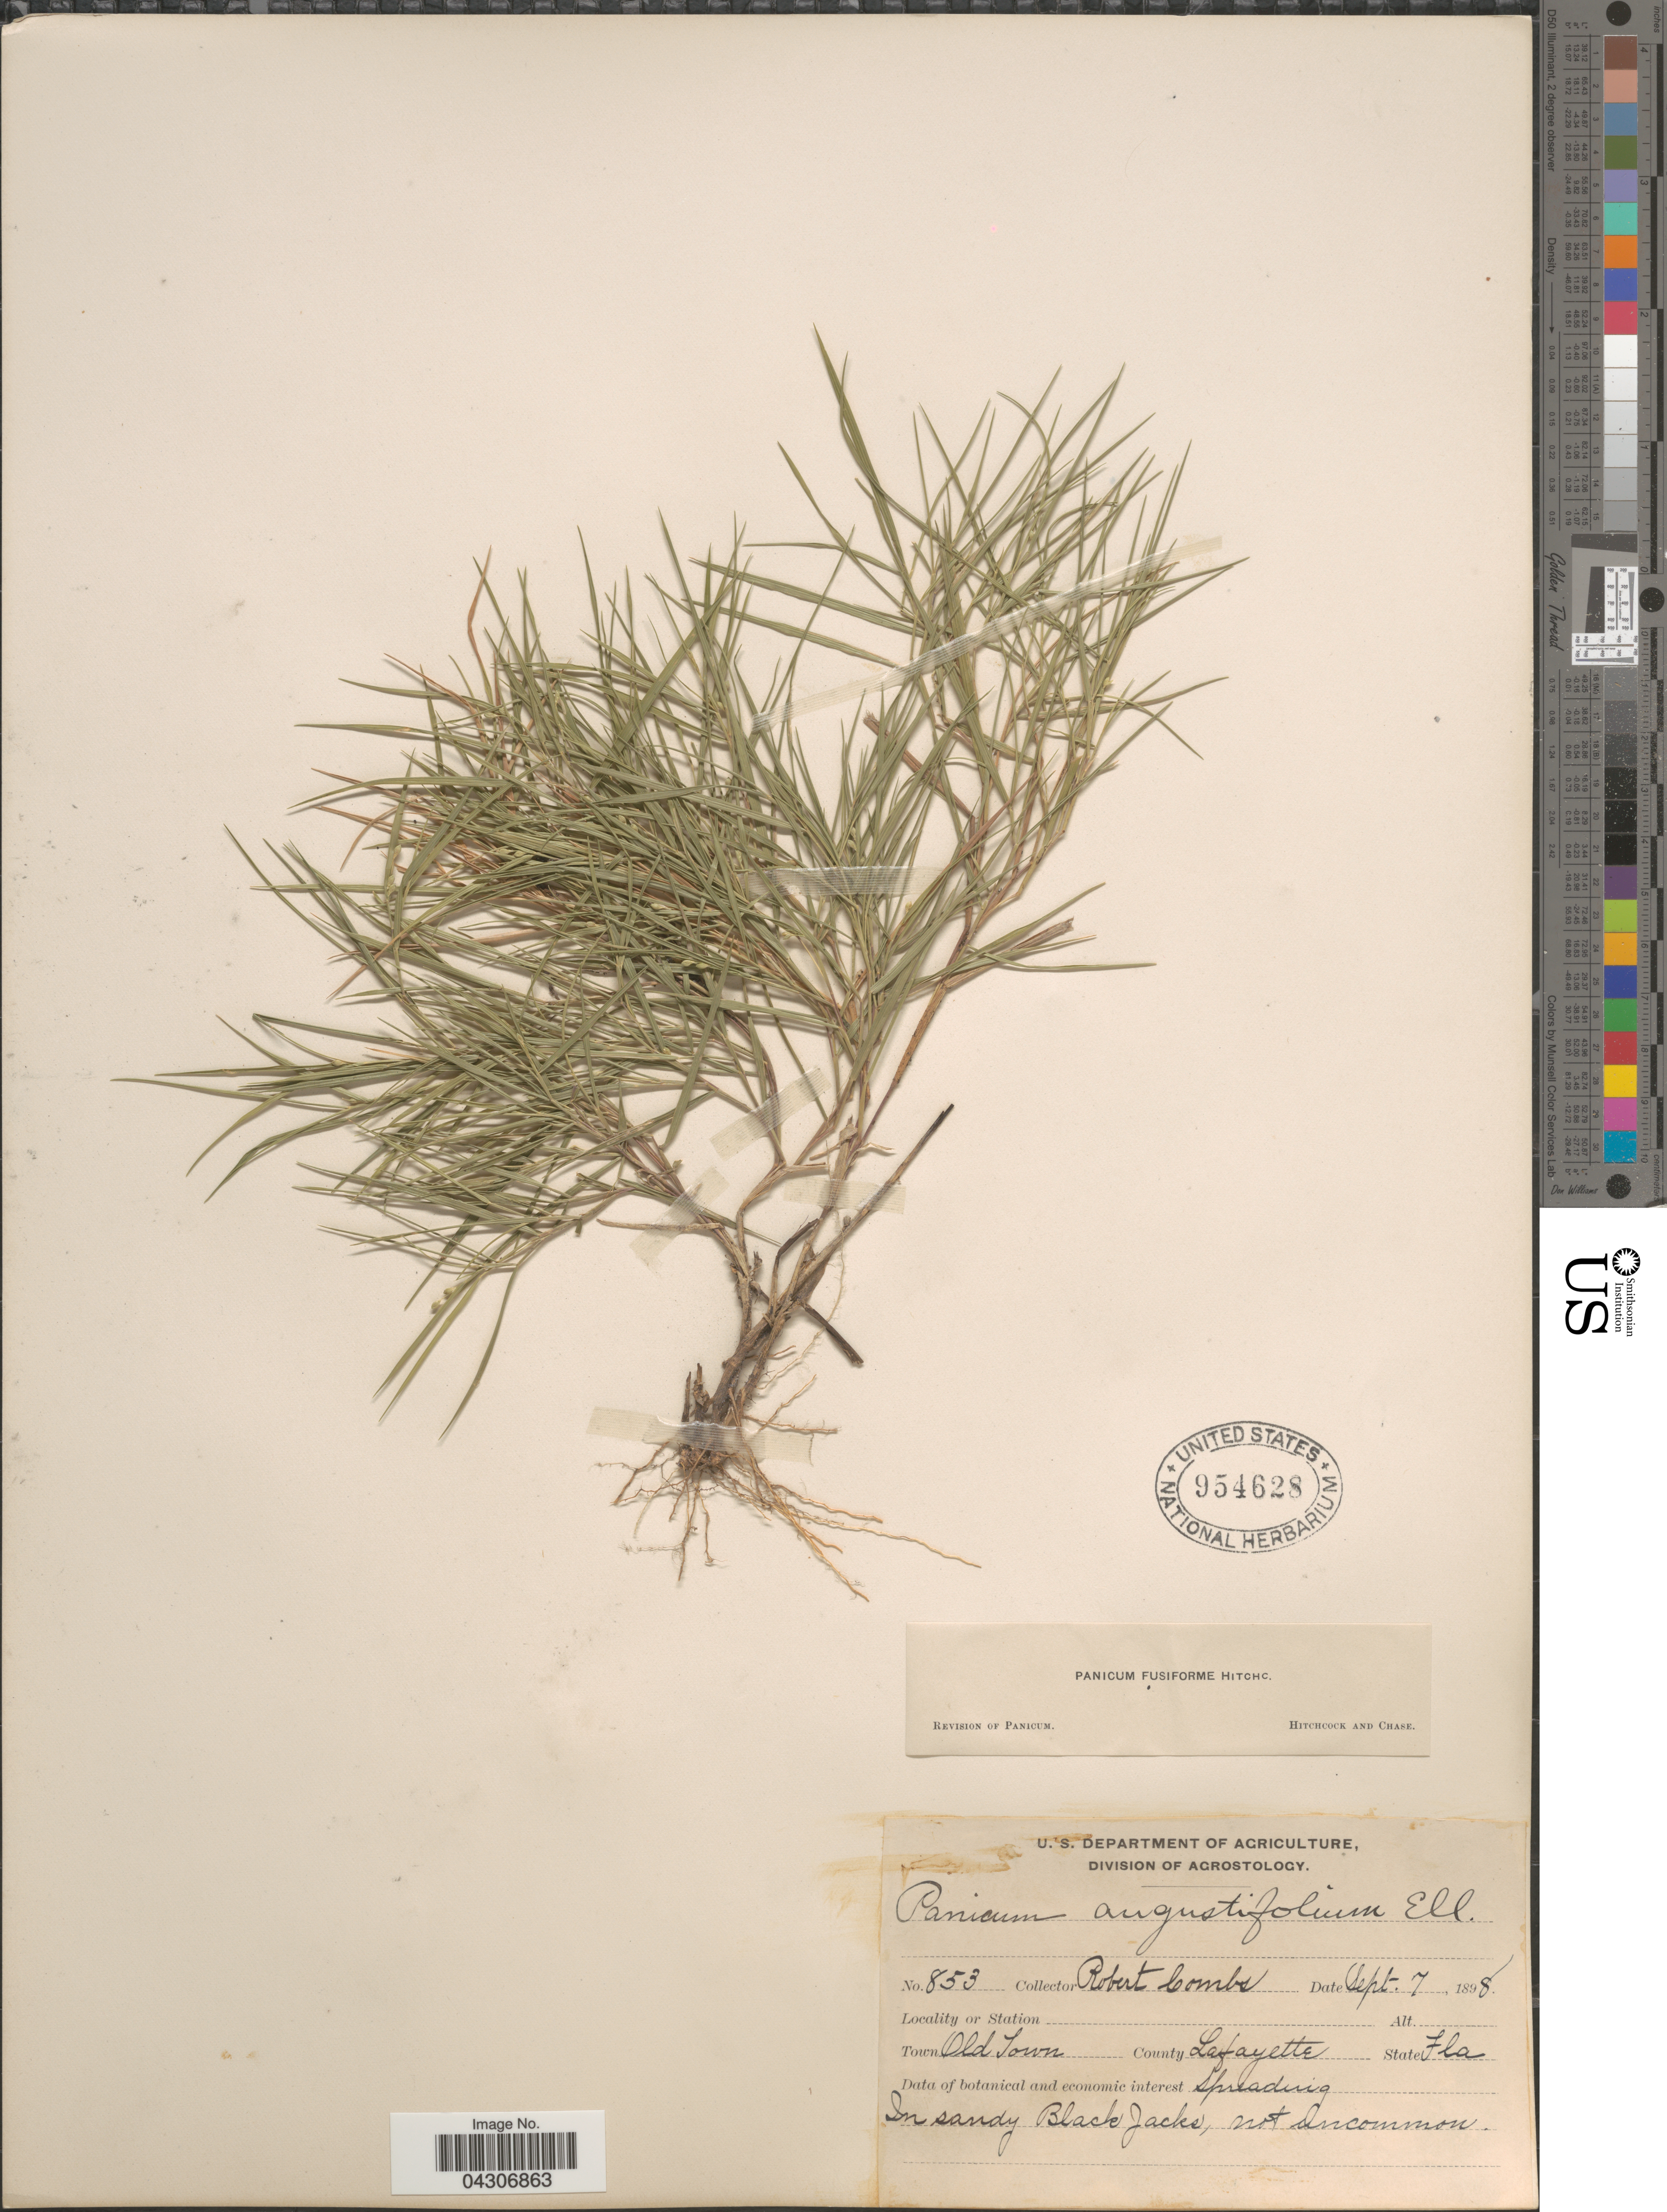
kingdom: Plantae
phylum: Tracheophyta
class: Liliopsida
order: Poales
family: Poaceae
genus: Dichanthelium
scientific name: Dichanthelium aciculare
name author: (Desv. ex Poir.) Gould & C.A. Clark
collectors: R. Combs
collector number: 853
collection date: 1898-09-07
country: United States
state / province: Florida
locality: Town Old Town. County Lafayette.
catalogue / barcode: US 954628